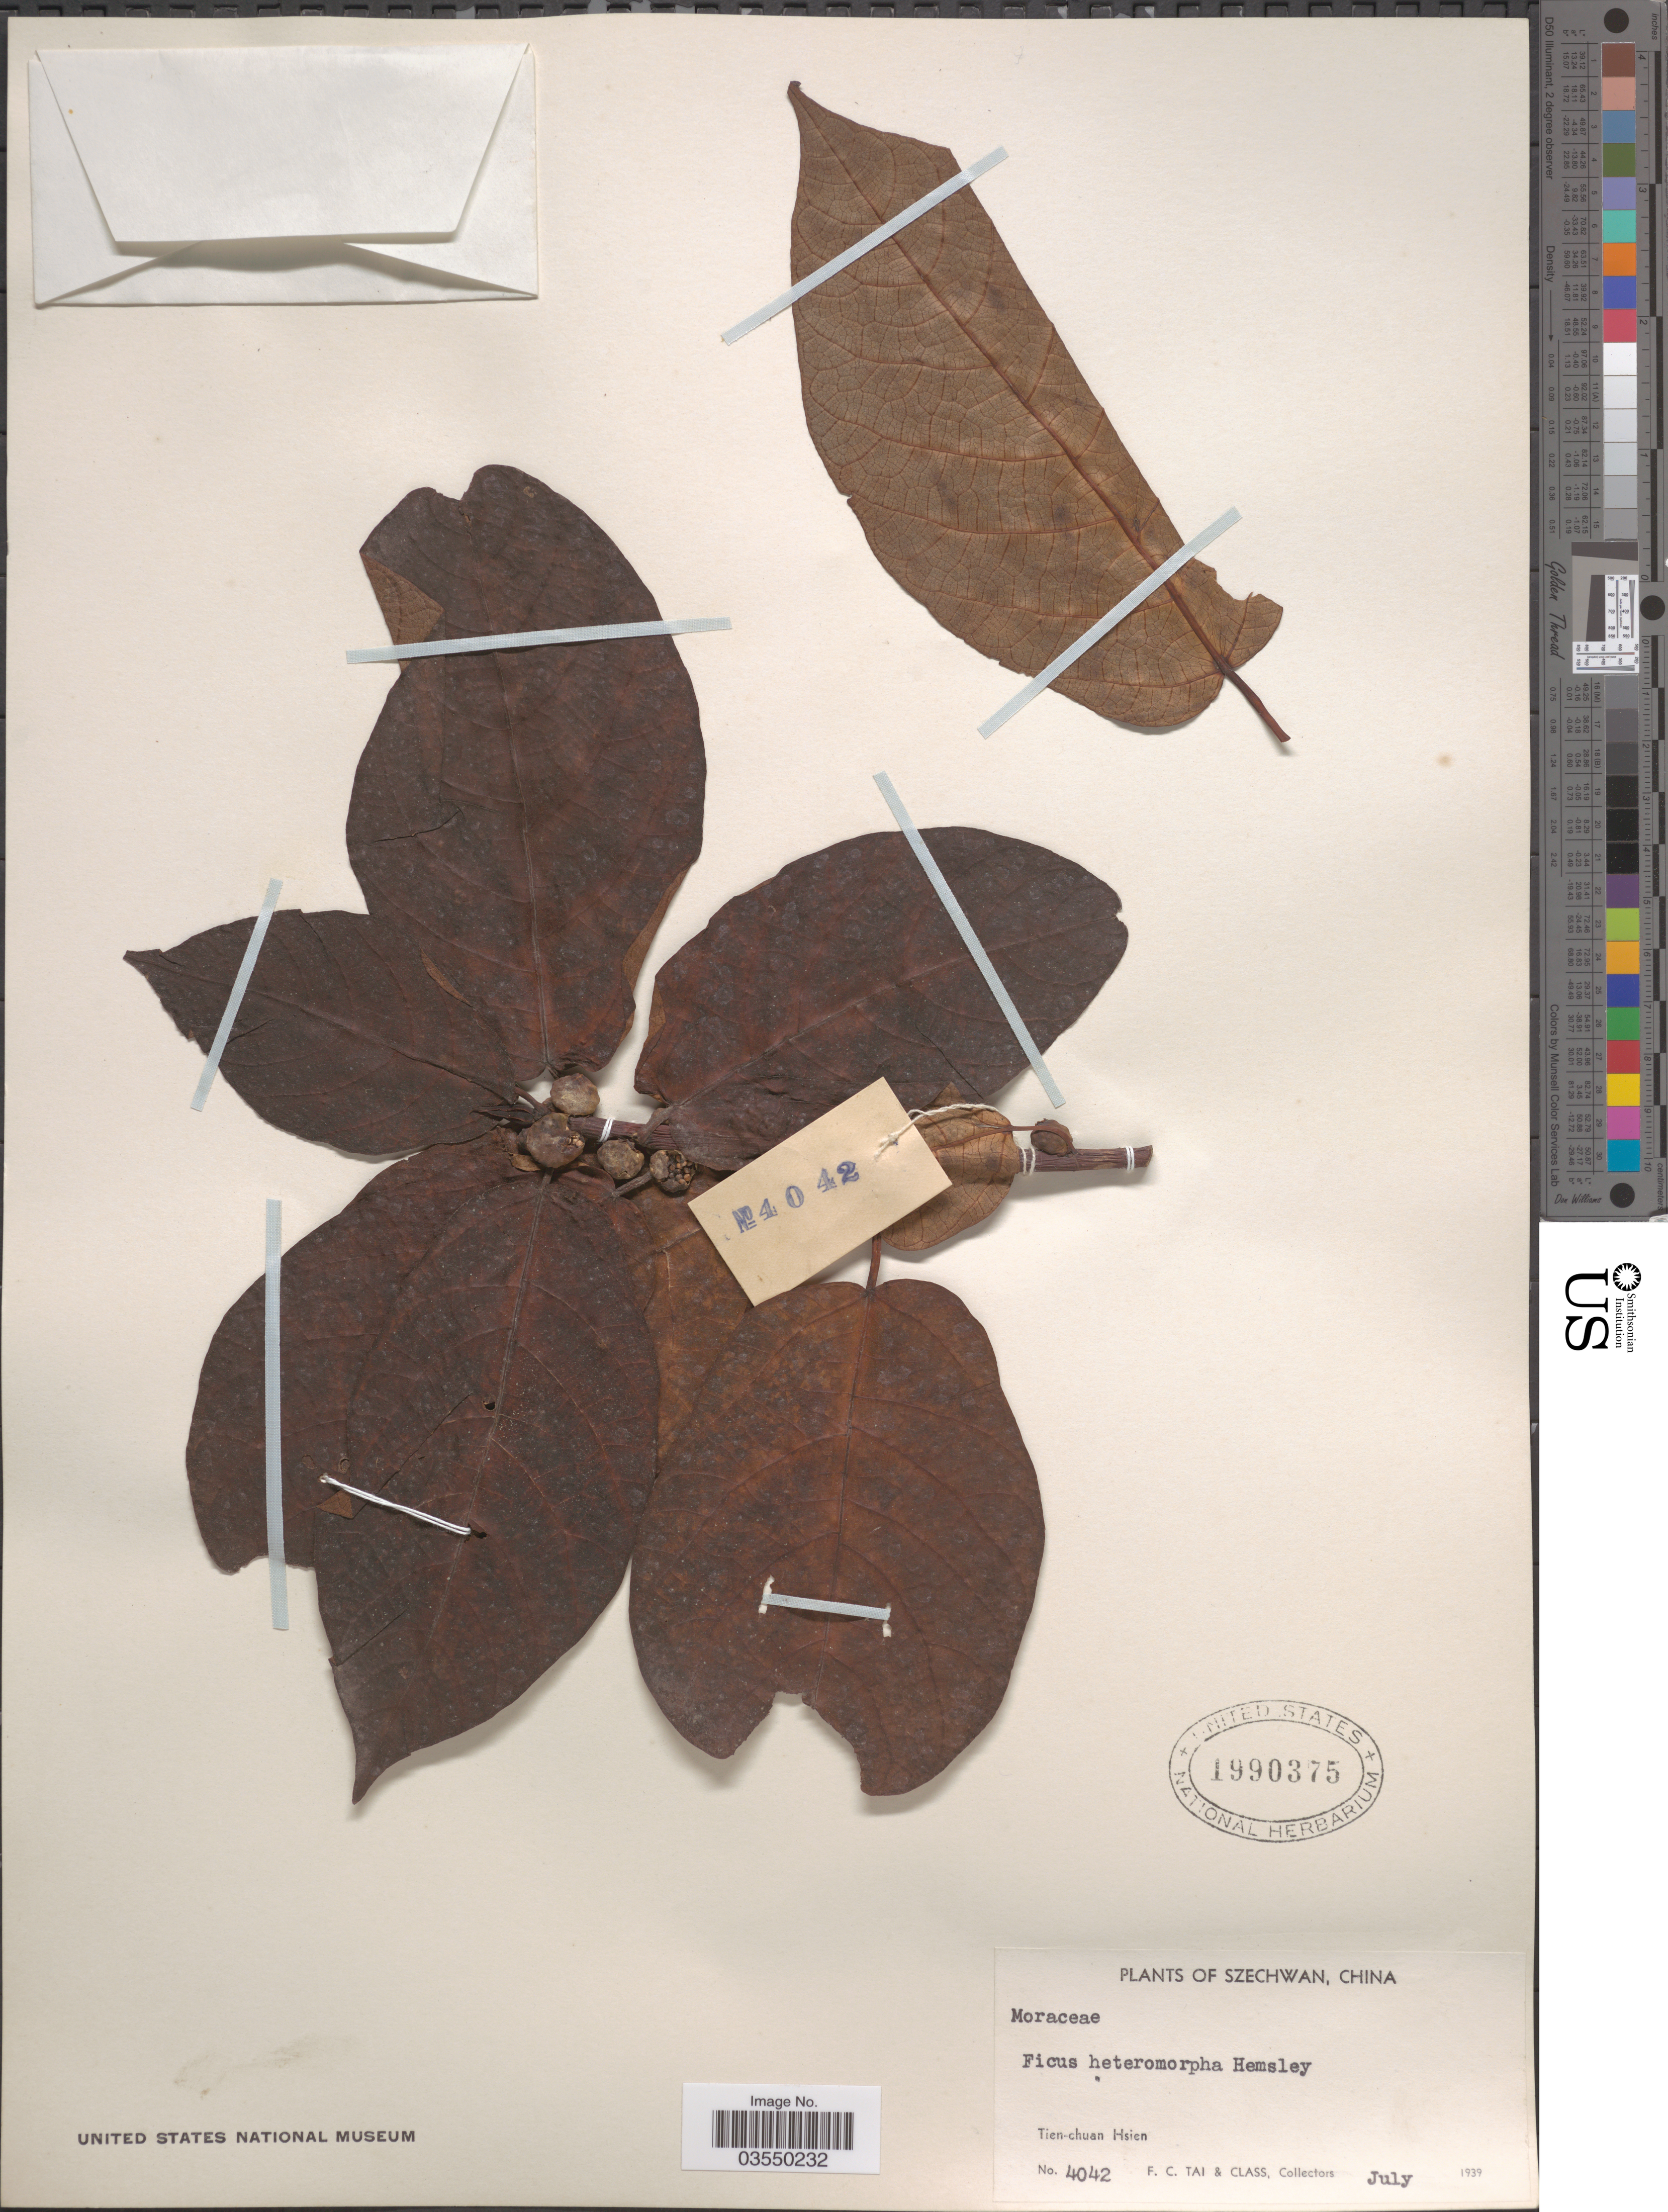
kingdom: Plantae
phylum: Tracheophyta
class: Magnoliopsida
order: Rosales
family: Moraceae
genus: Ficus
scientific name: Ficus heteromorpha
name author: Hemsl.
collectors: F. Tai & et al.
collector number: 4042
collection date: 1939-07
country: China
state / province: Sichuan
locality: Szechwan. Tien-chuan Hsien.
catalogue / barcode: US 1990375